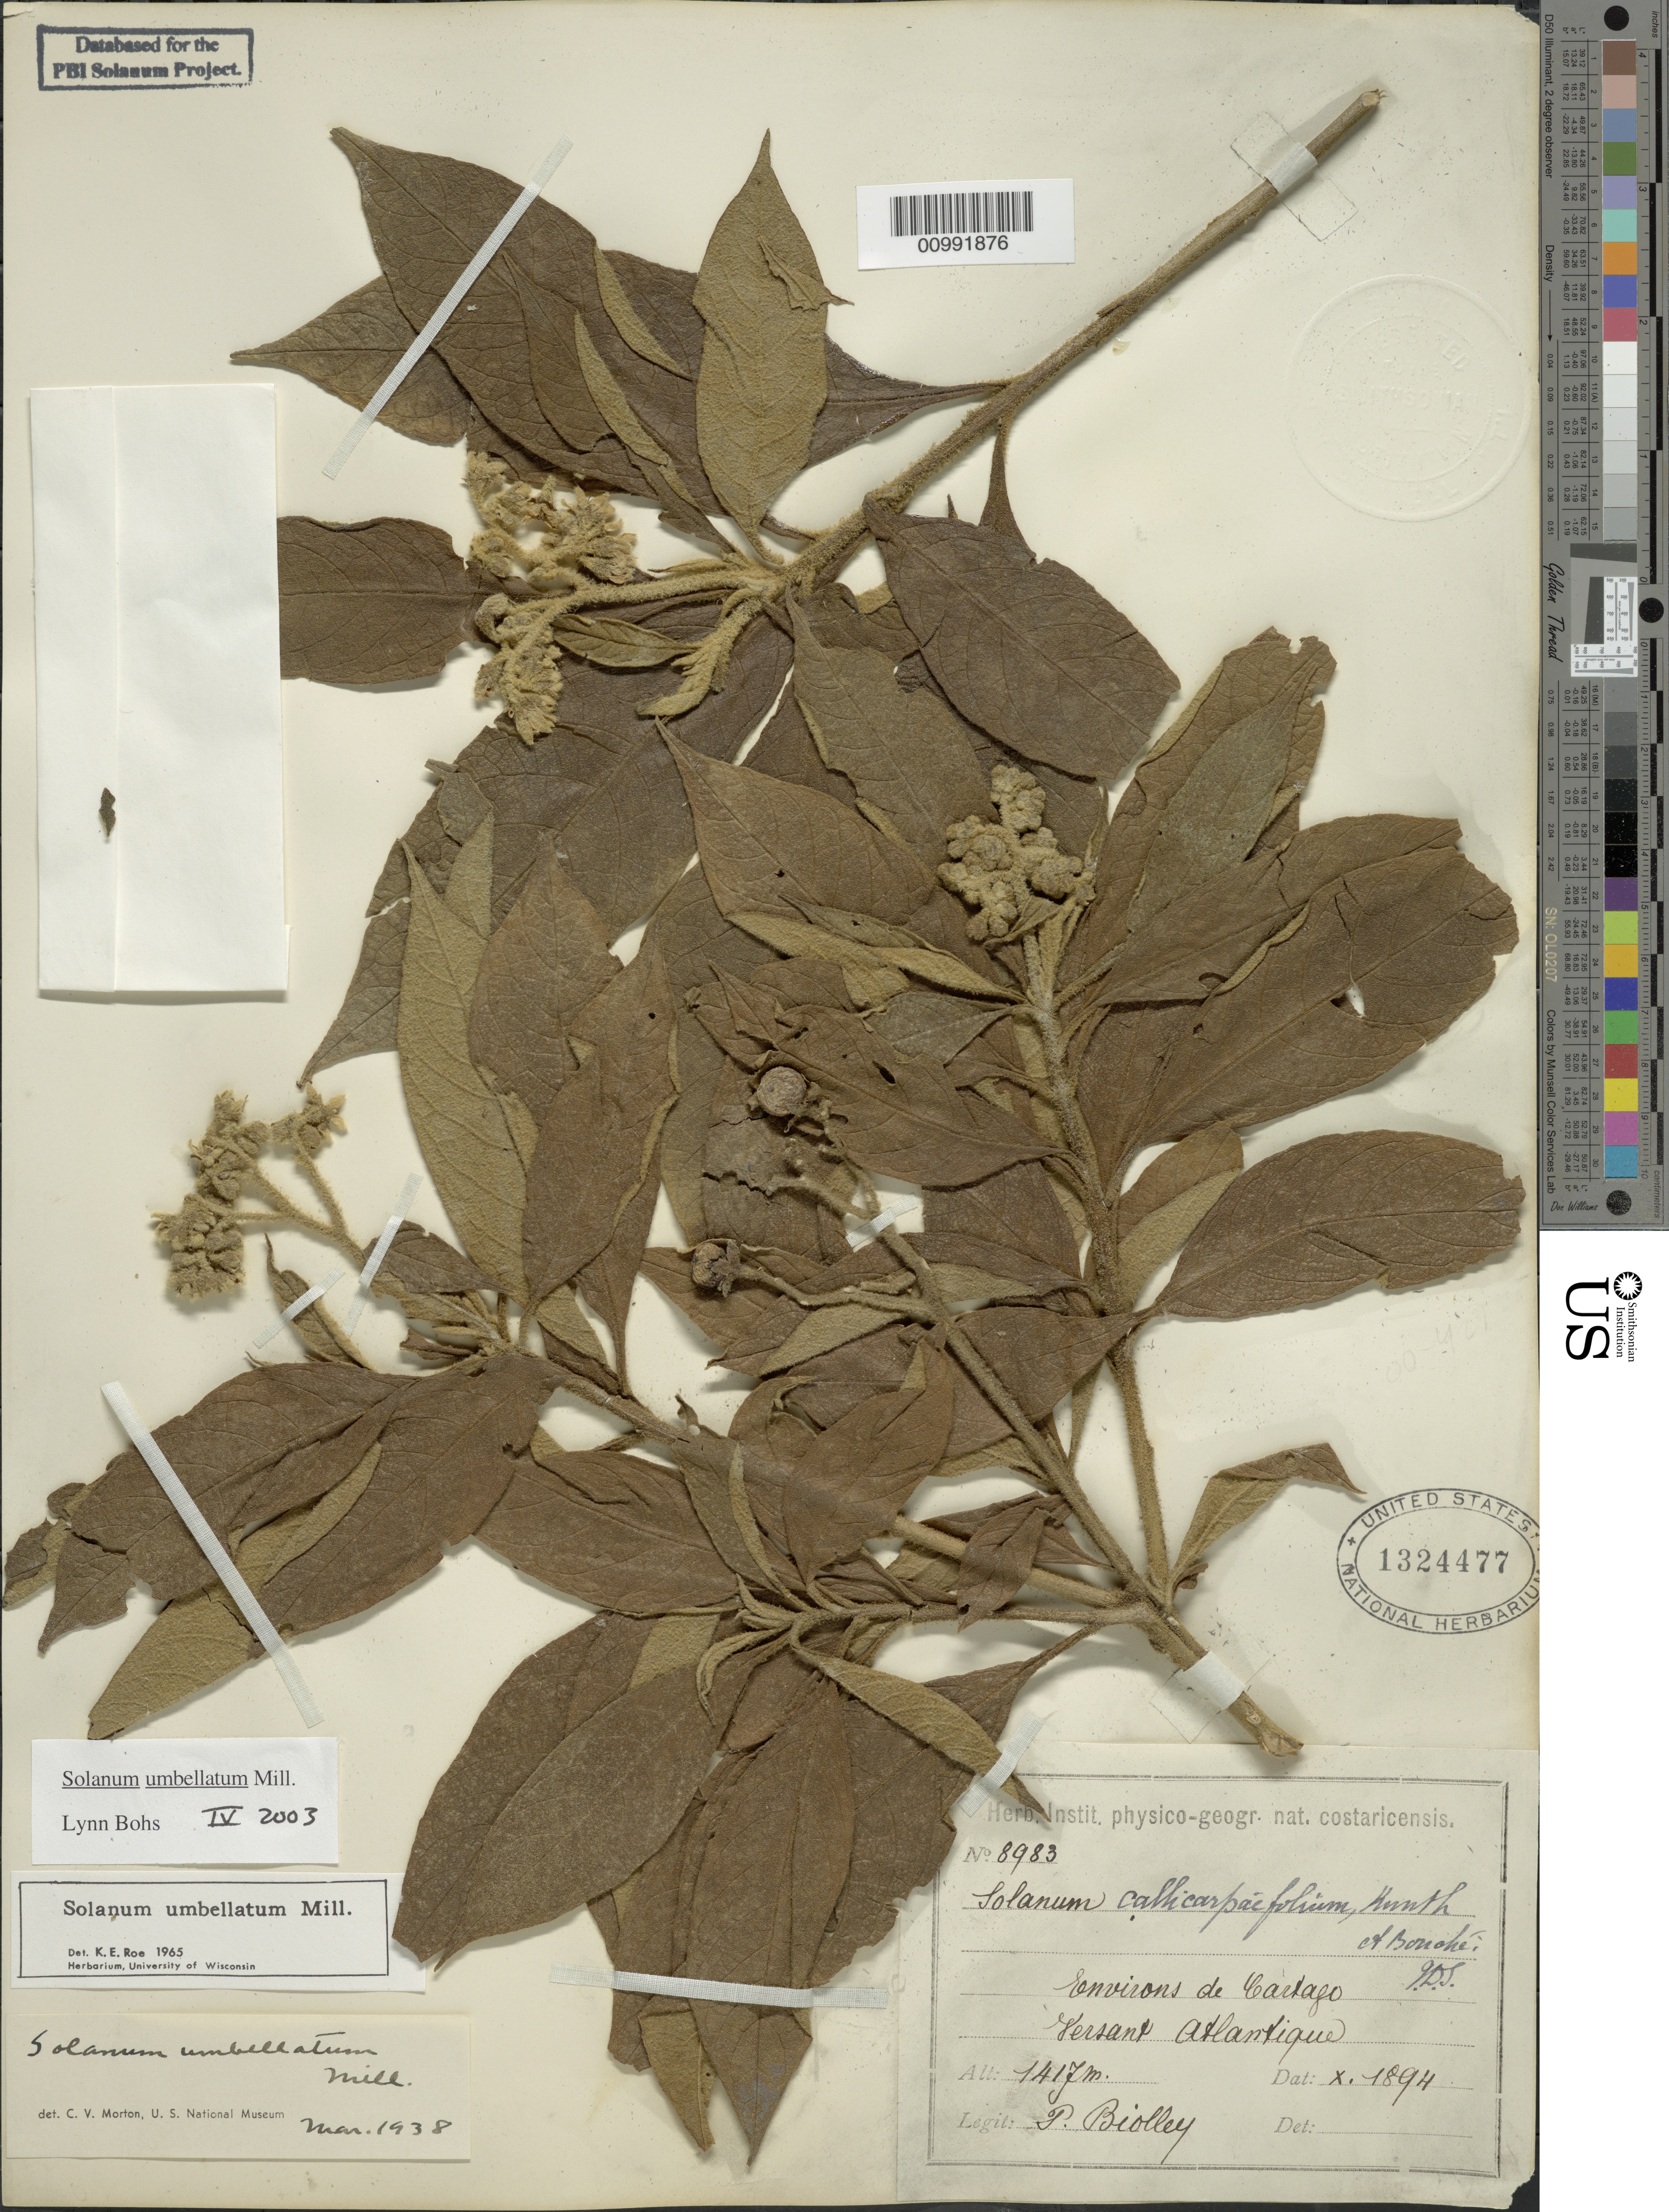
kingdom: Plantae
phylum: Tracheophyta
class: Magnoliopsida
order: Solanales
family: Solanaceae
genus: Solanum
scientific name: Solanum umbellatum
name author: Mill.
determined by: Bohs, L. A.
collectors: P. Biolley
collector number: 8983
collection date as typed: Oct 1894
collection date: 1894-10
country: Costa Rica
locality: Environs de Cartago. Versant atlantique.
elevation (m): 1417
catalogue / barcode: US 1324477